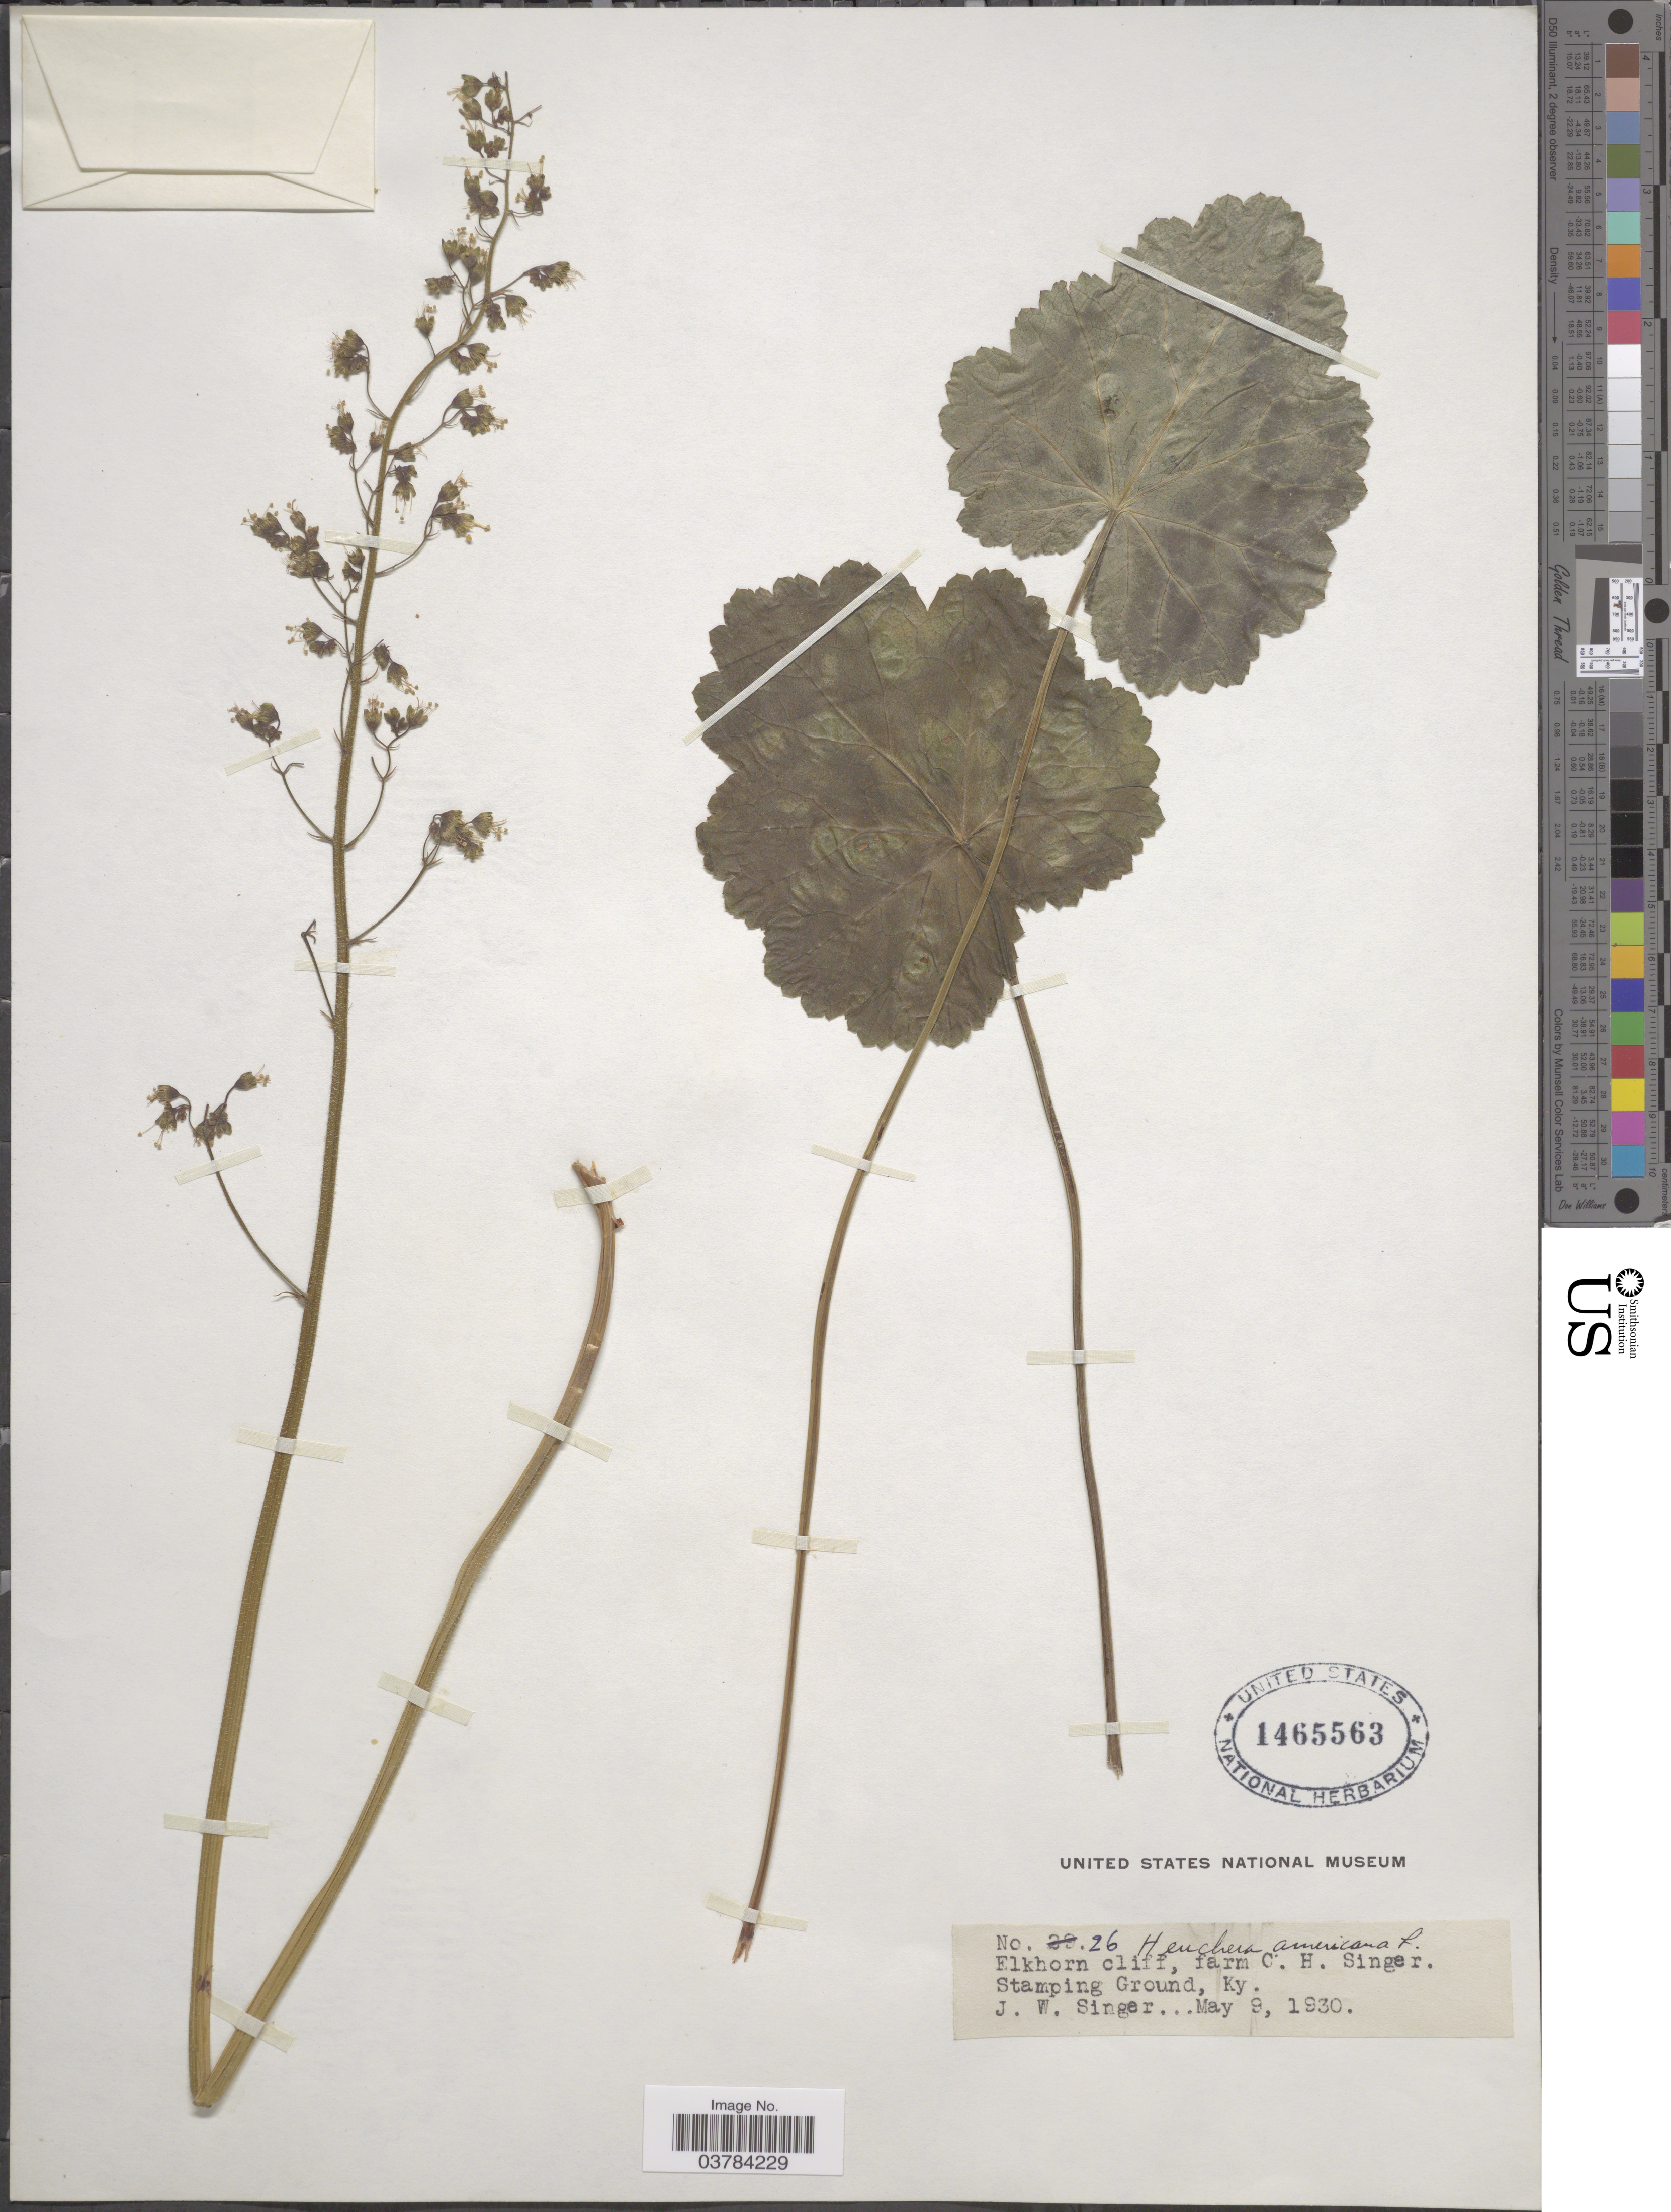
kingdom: Plantae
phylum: Tracheophyta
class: Magnoliopsida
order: Saxifragales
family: Saxifragaceae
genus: Heuchera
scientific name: Heuchera americana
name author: L.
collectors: J. EW. Singer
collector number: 26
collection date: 1930-05-09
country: United States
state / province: Kentucky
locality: Elkhorn cliff, farm C. H. Singer. Stamping Ground.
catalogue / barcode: US 1465563